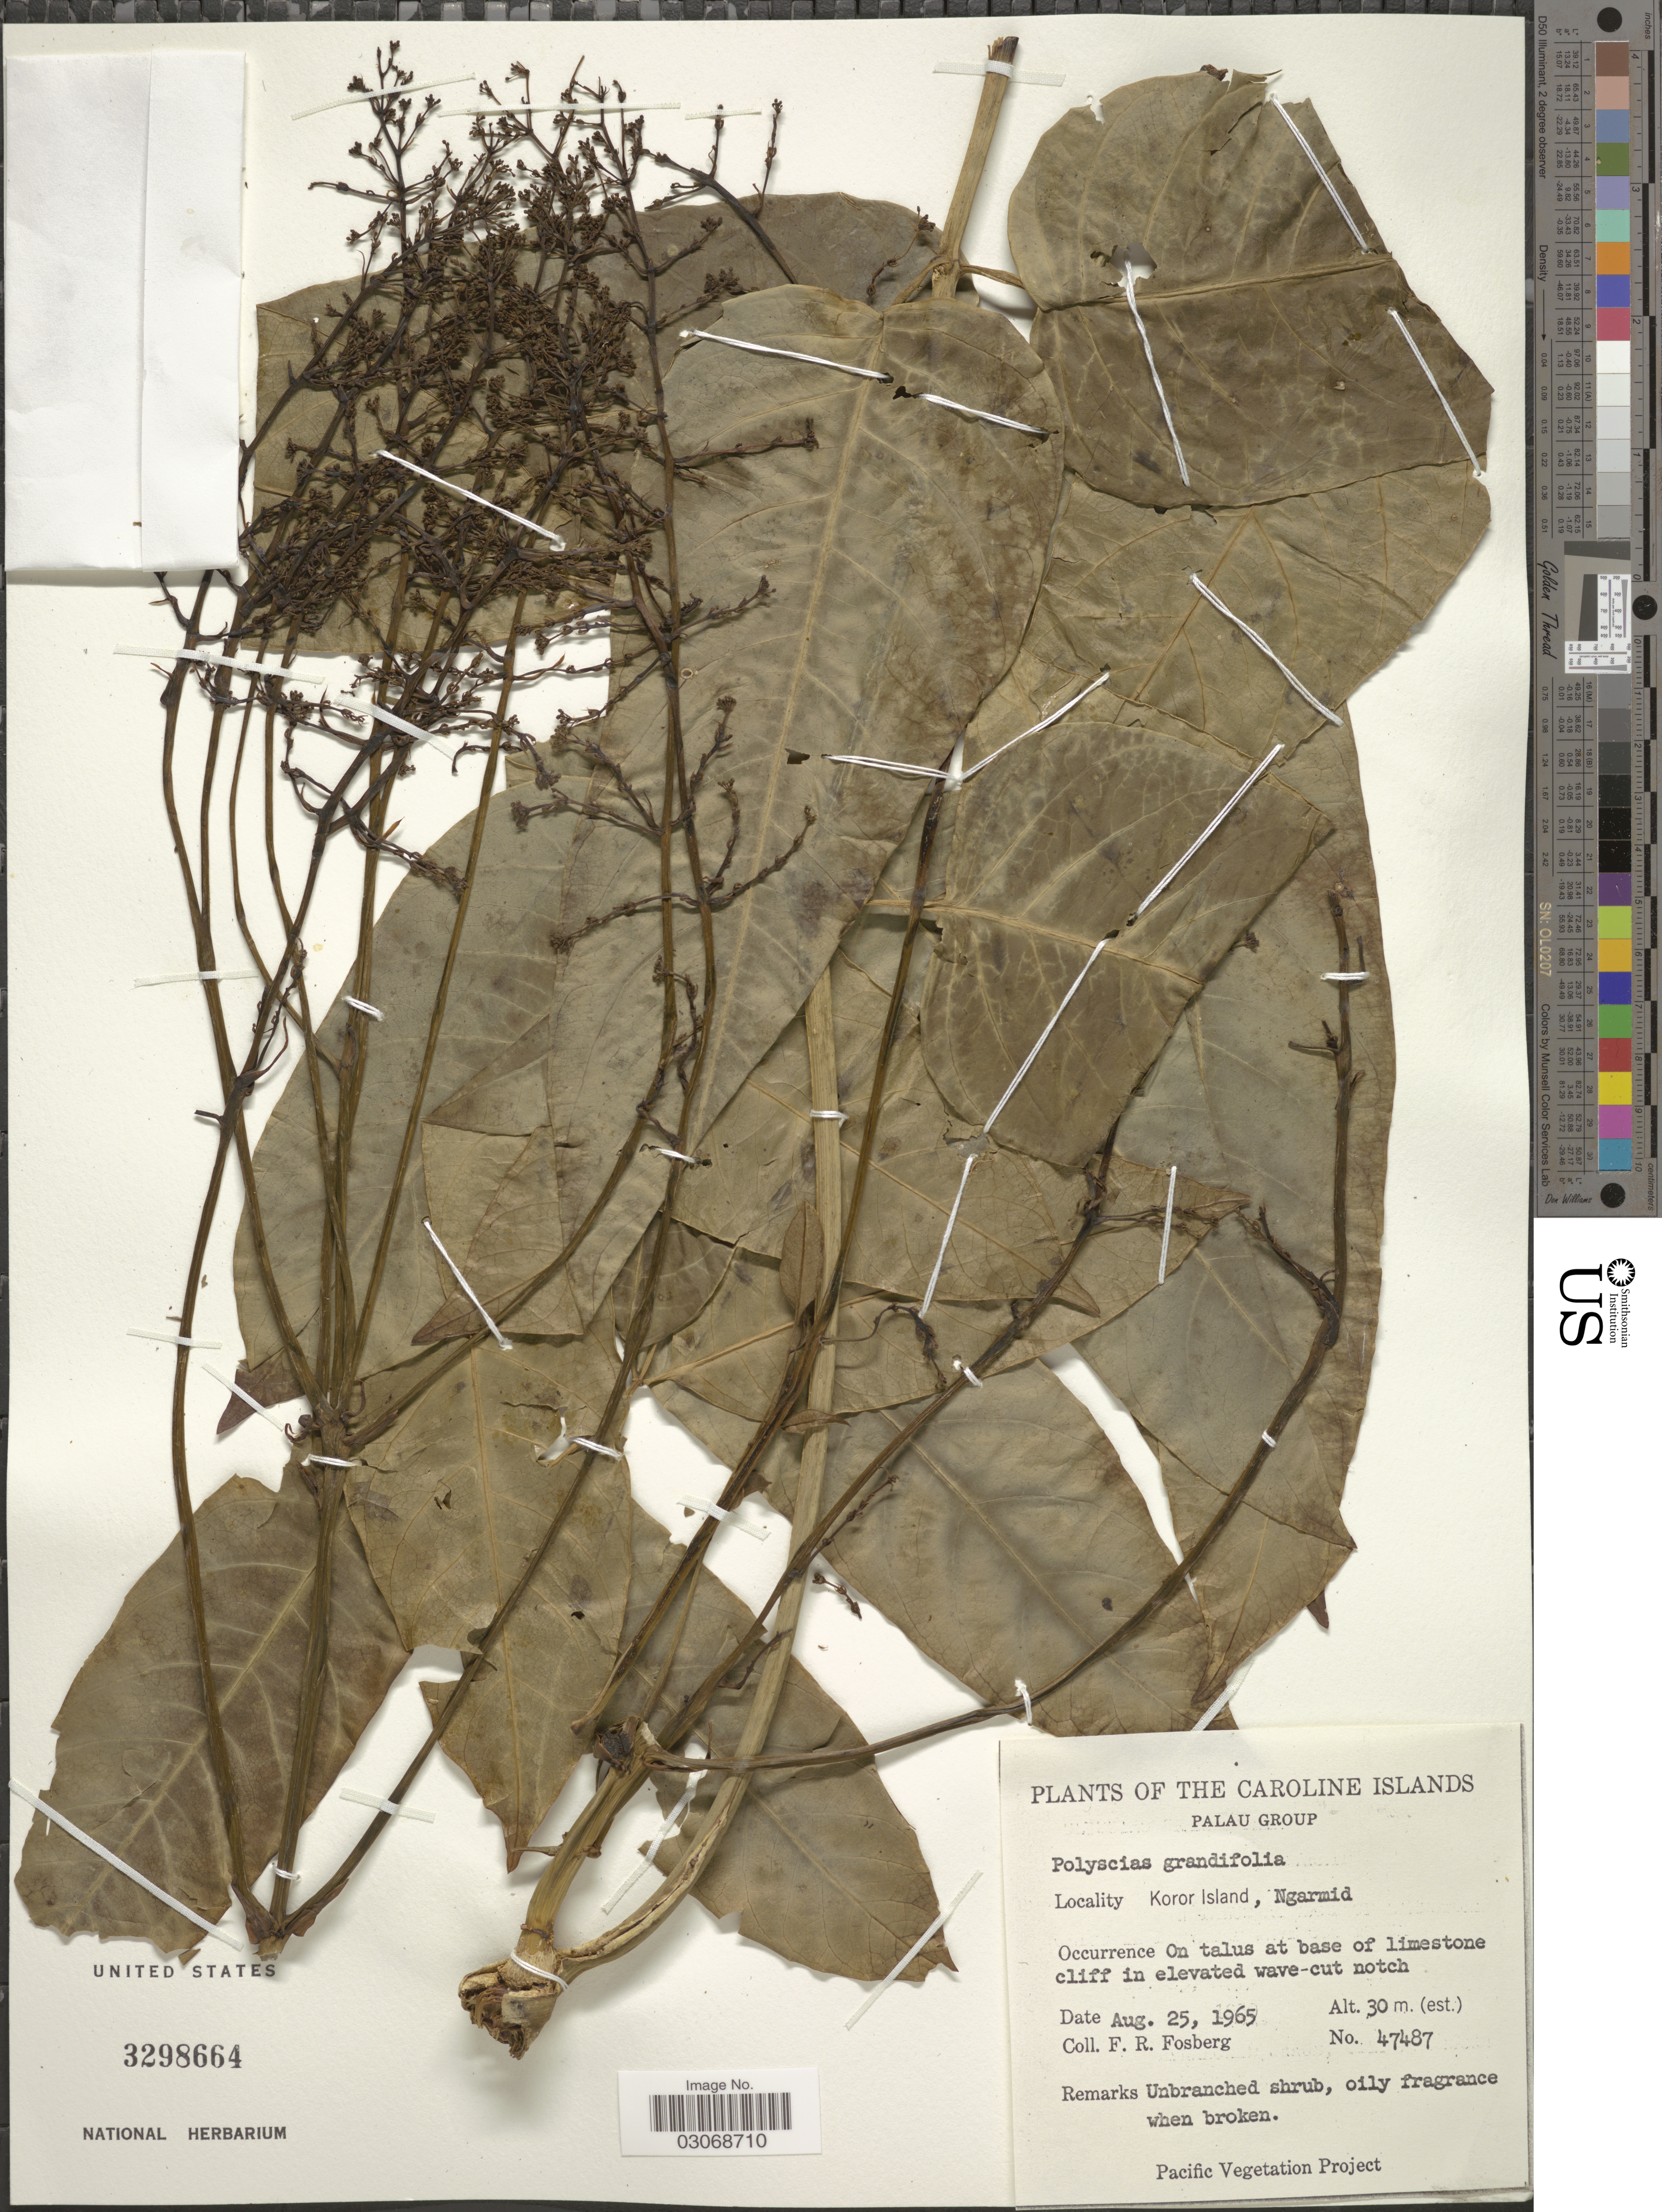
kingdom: Plantae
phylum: Tracheophyta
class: Magnoliopsida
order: Apiales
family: Araliaceae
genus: Polyscias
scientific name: Polyscias macgillivrayi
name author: Harms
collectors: F. R. Fosberg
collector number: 47487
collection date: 1965-08-25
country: Palau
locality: The Caroline Islands, Palau Group, Koror Island, Ngarmid.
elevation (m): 30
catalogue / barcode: US 3298664